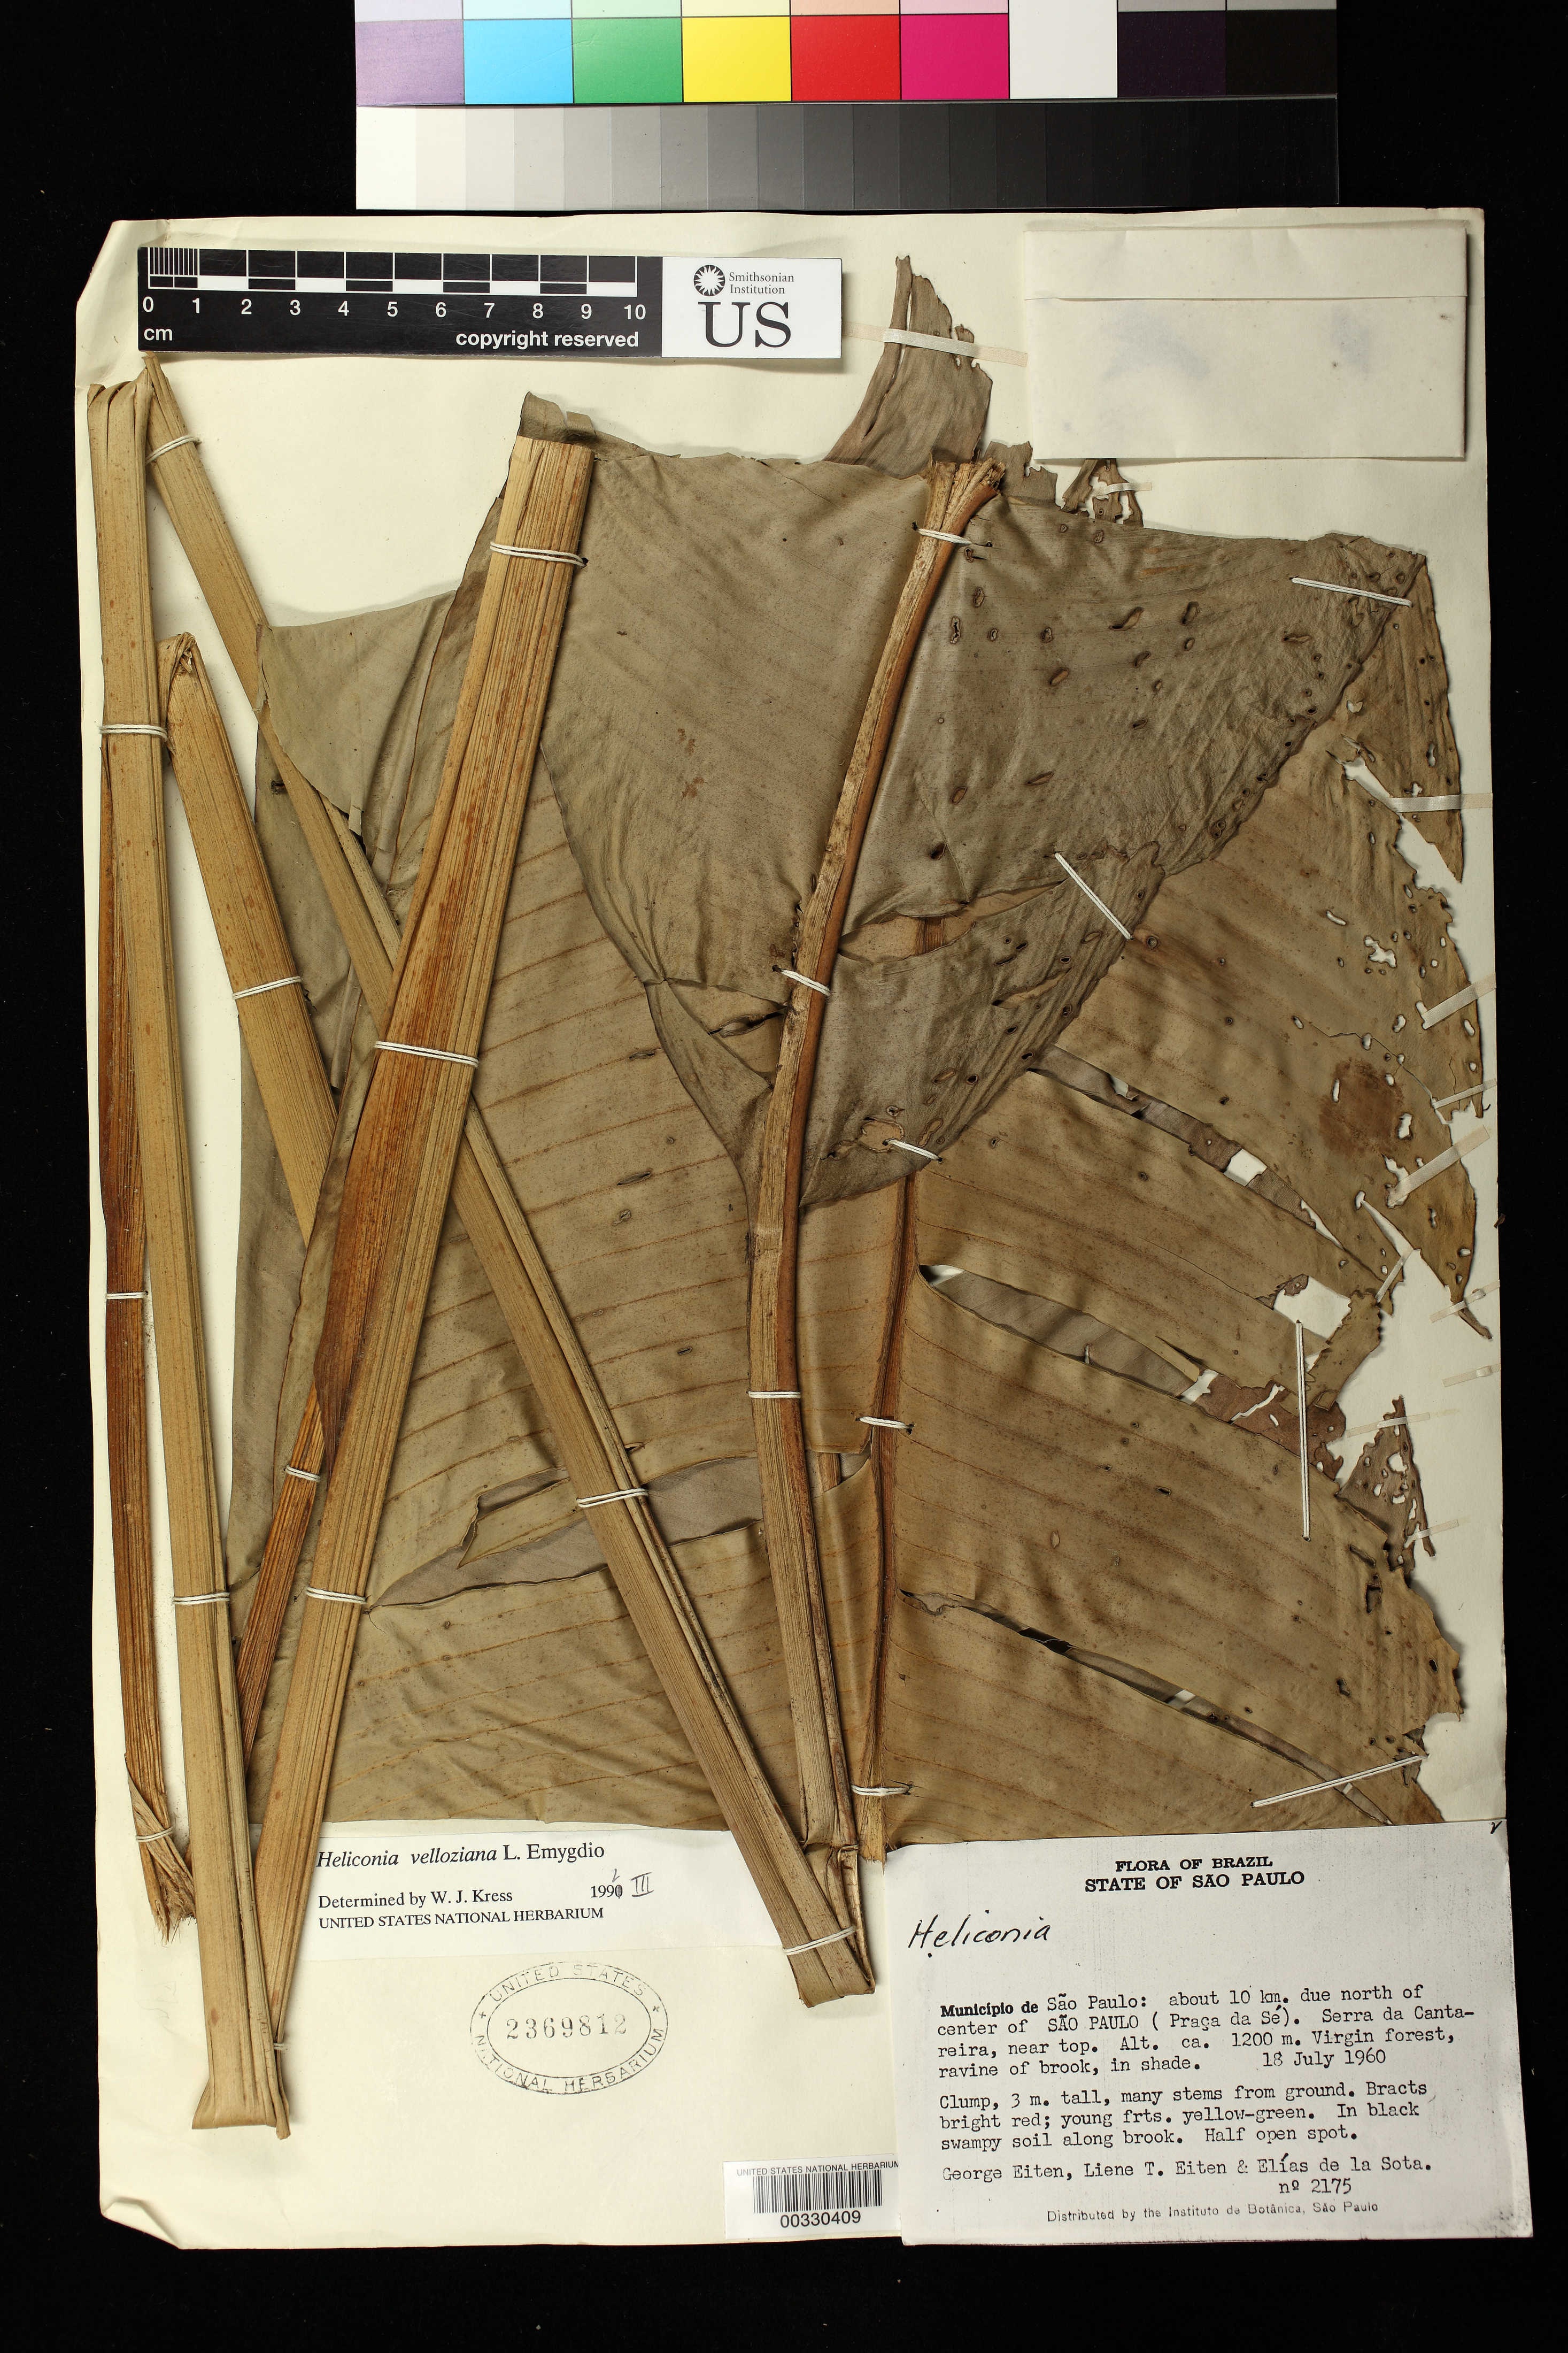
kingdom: Plantae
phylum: Tracheophyta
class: Liliopsida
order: Zingiberales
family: Heliconiaceae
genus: Heliconia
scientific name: Heliconia velloziana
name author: Emygdio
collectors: G. Eiten, L. T. Eiten & E. R. de la Sota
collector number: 2175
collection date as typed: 18 Jul 1960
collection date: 1960-07-18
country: Brazil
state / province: São Paulo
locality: Mun of sao paulo, about 10 km due n of center of sao paulo (praca da se), serra da cantareira, near top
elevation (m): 1200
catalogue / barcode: US 2369812